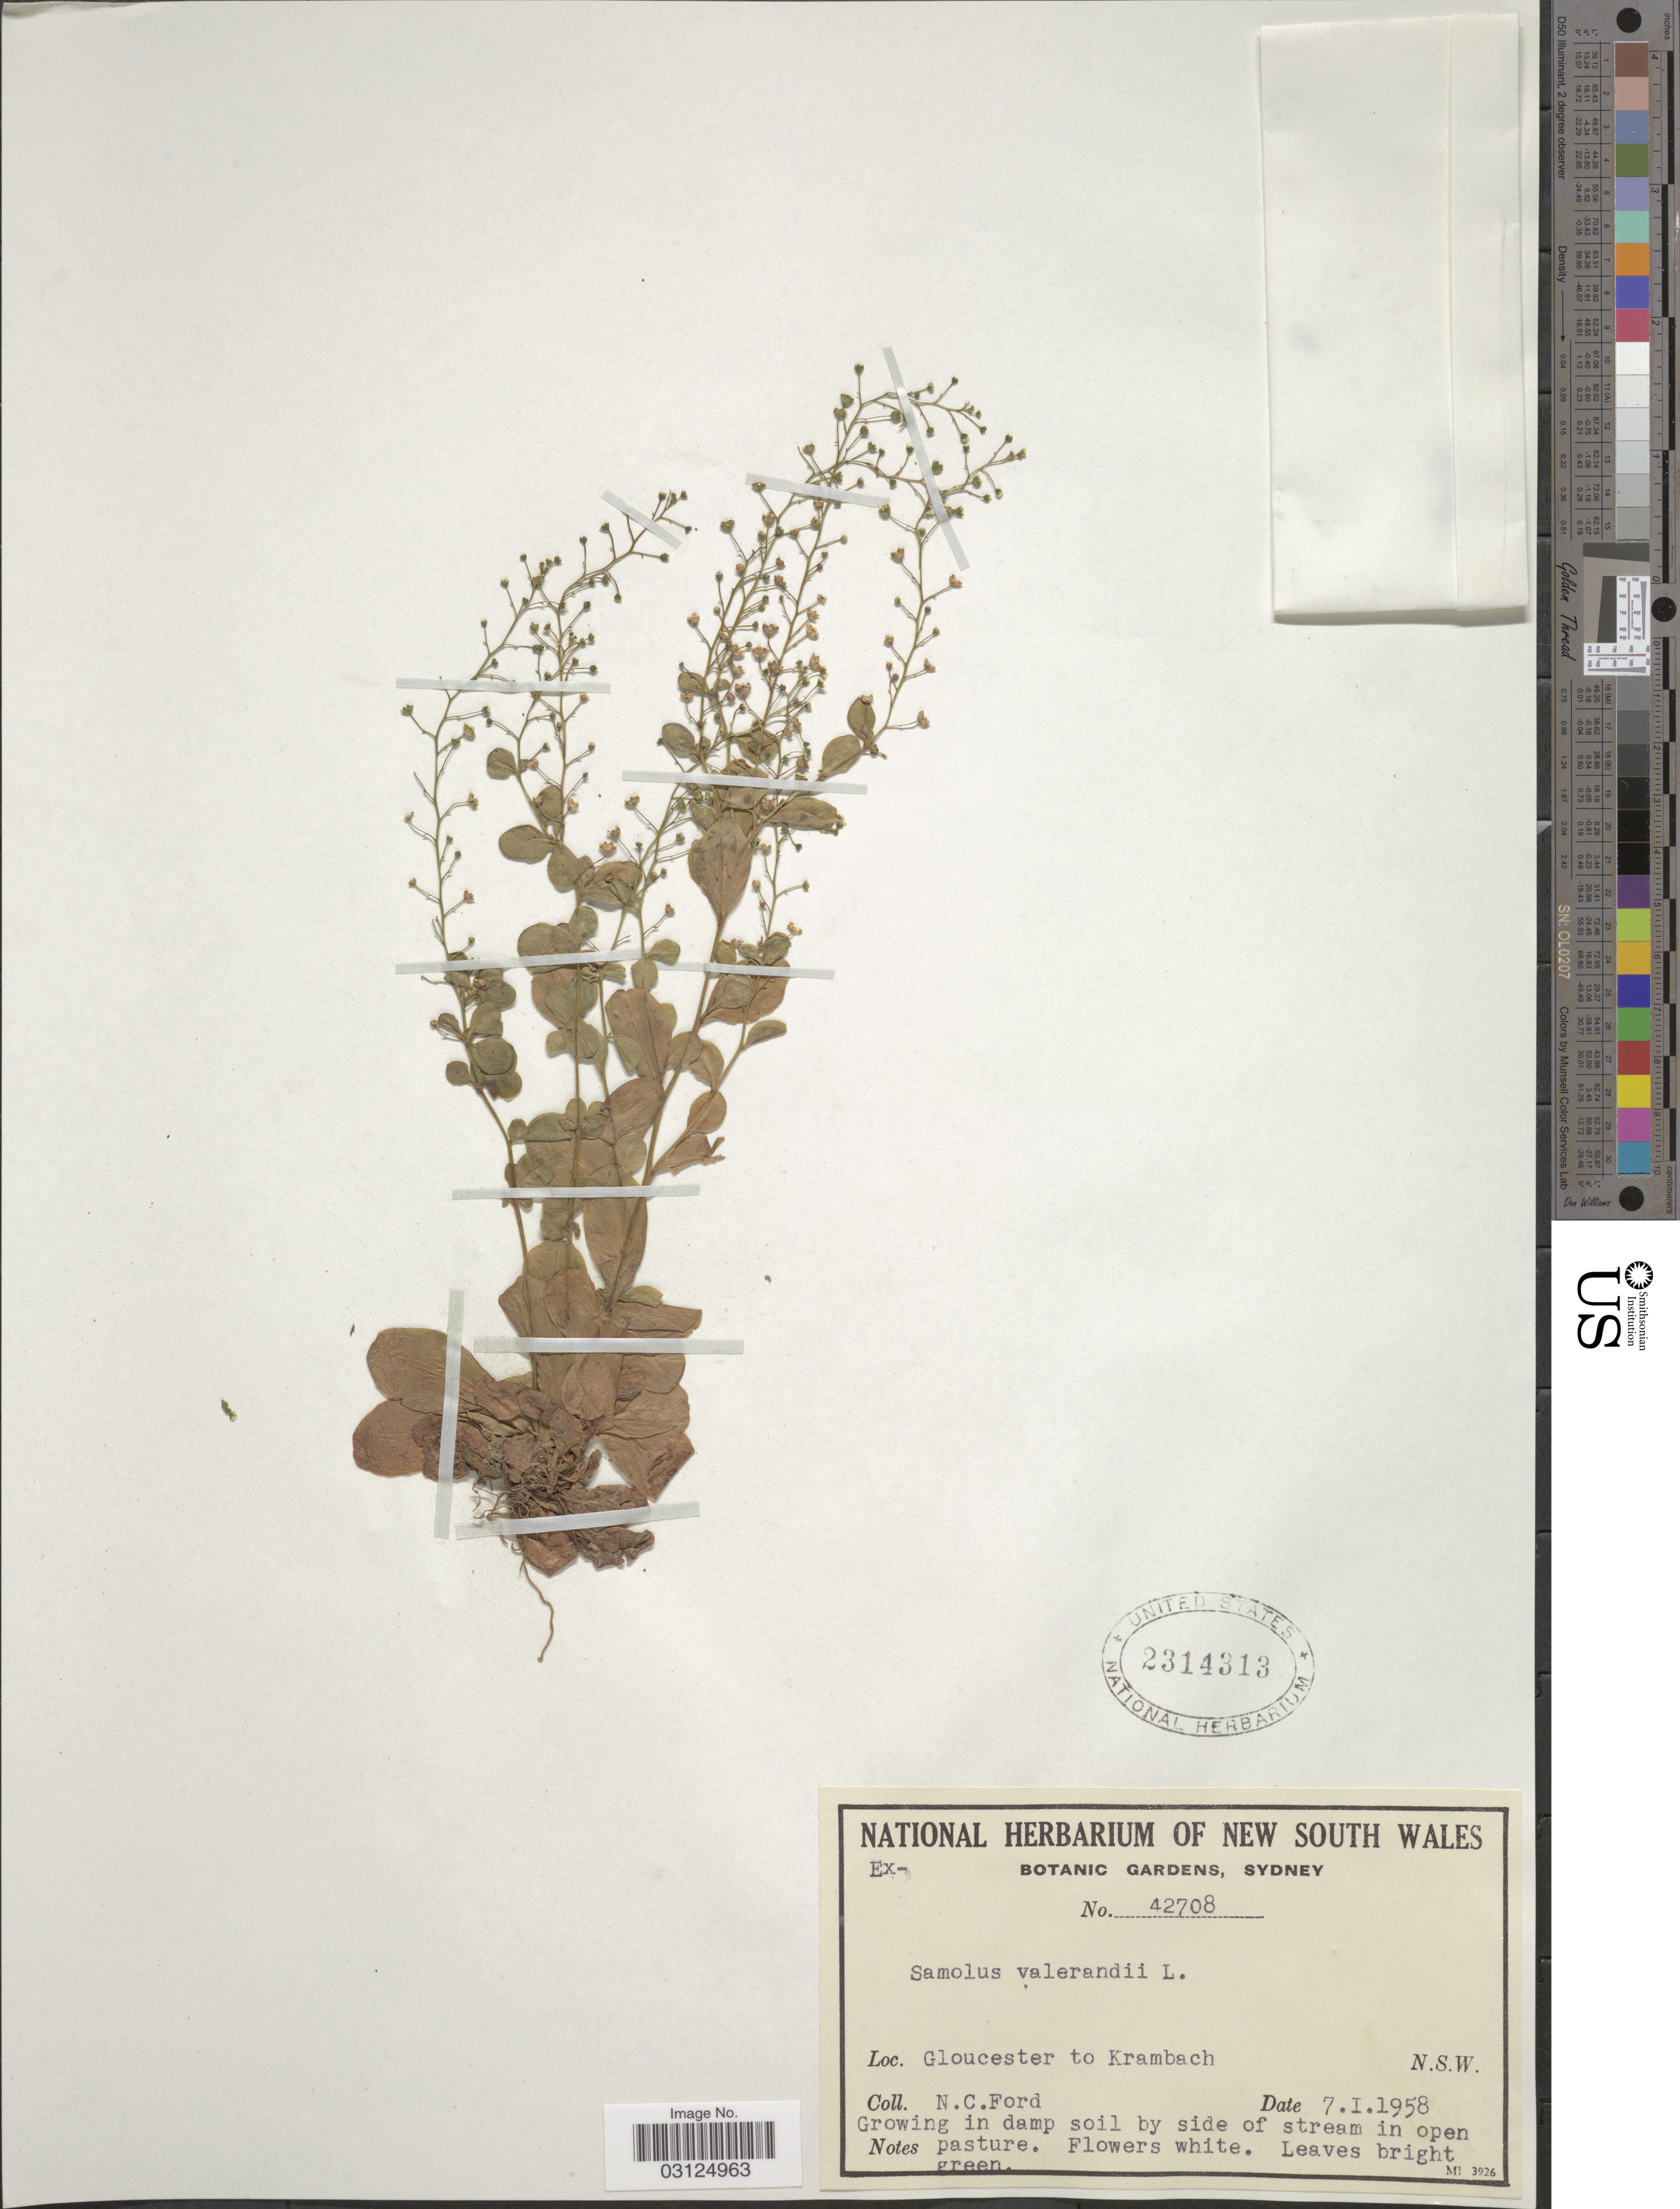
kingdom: Plantae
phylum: Tracheophyta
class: Magnoliopsida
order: Ericales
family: Primulaceae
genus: Samolus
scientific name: Samolus valerandi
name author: L.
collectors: N. Ford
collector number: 42708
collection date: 1958-01-07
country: Australia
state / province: New South Wales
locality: Gloucester to Krambach.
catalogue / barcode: US 2314313